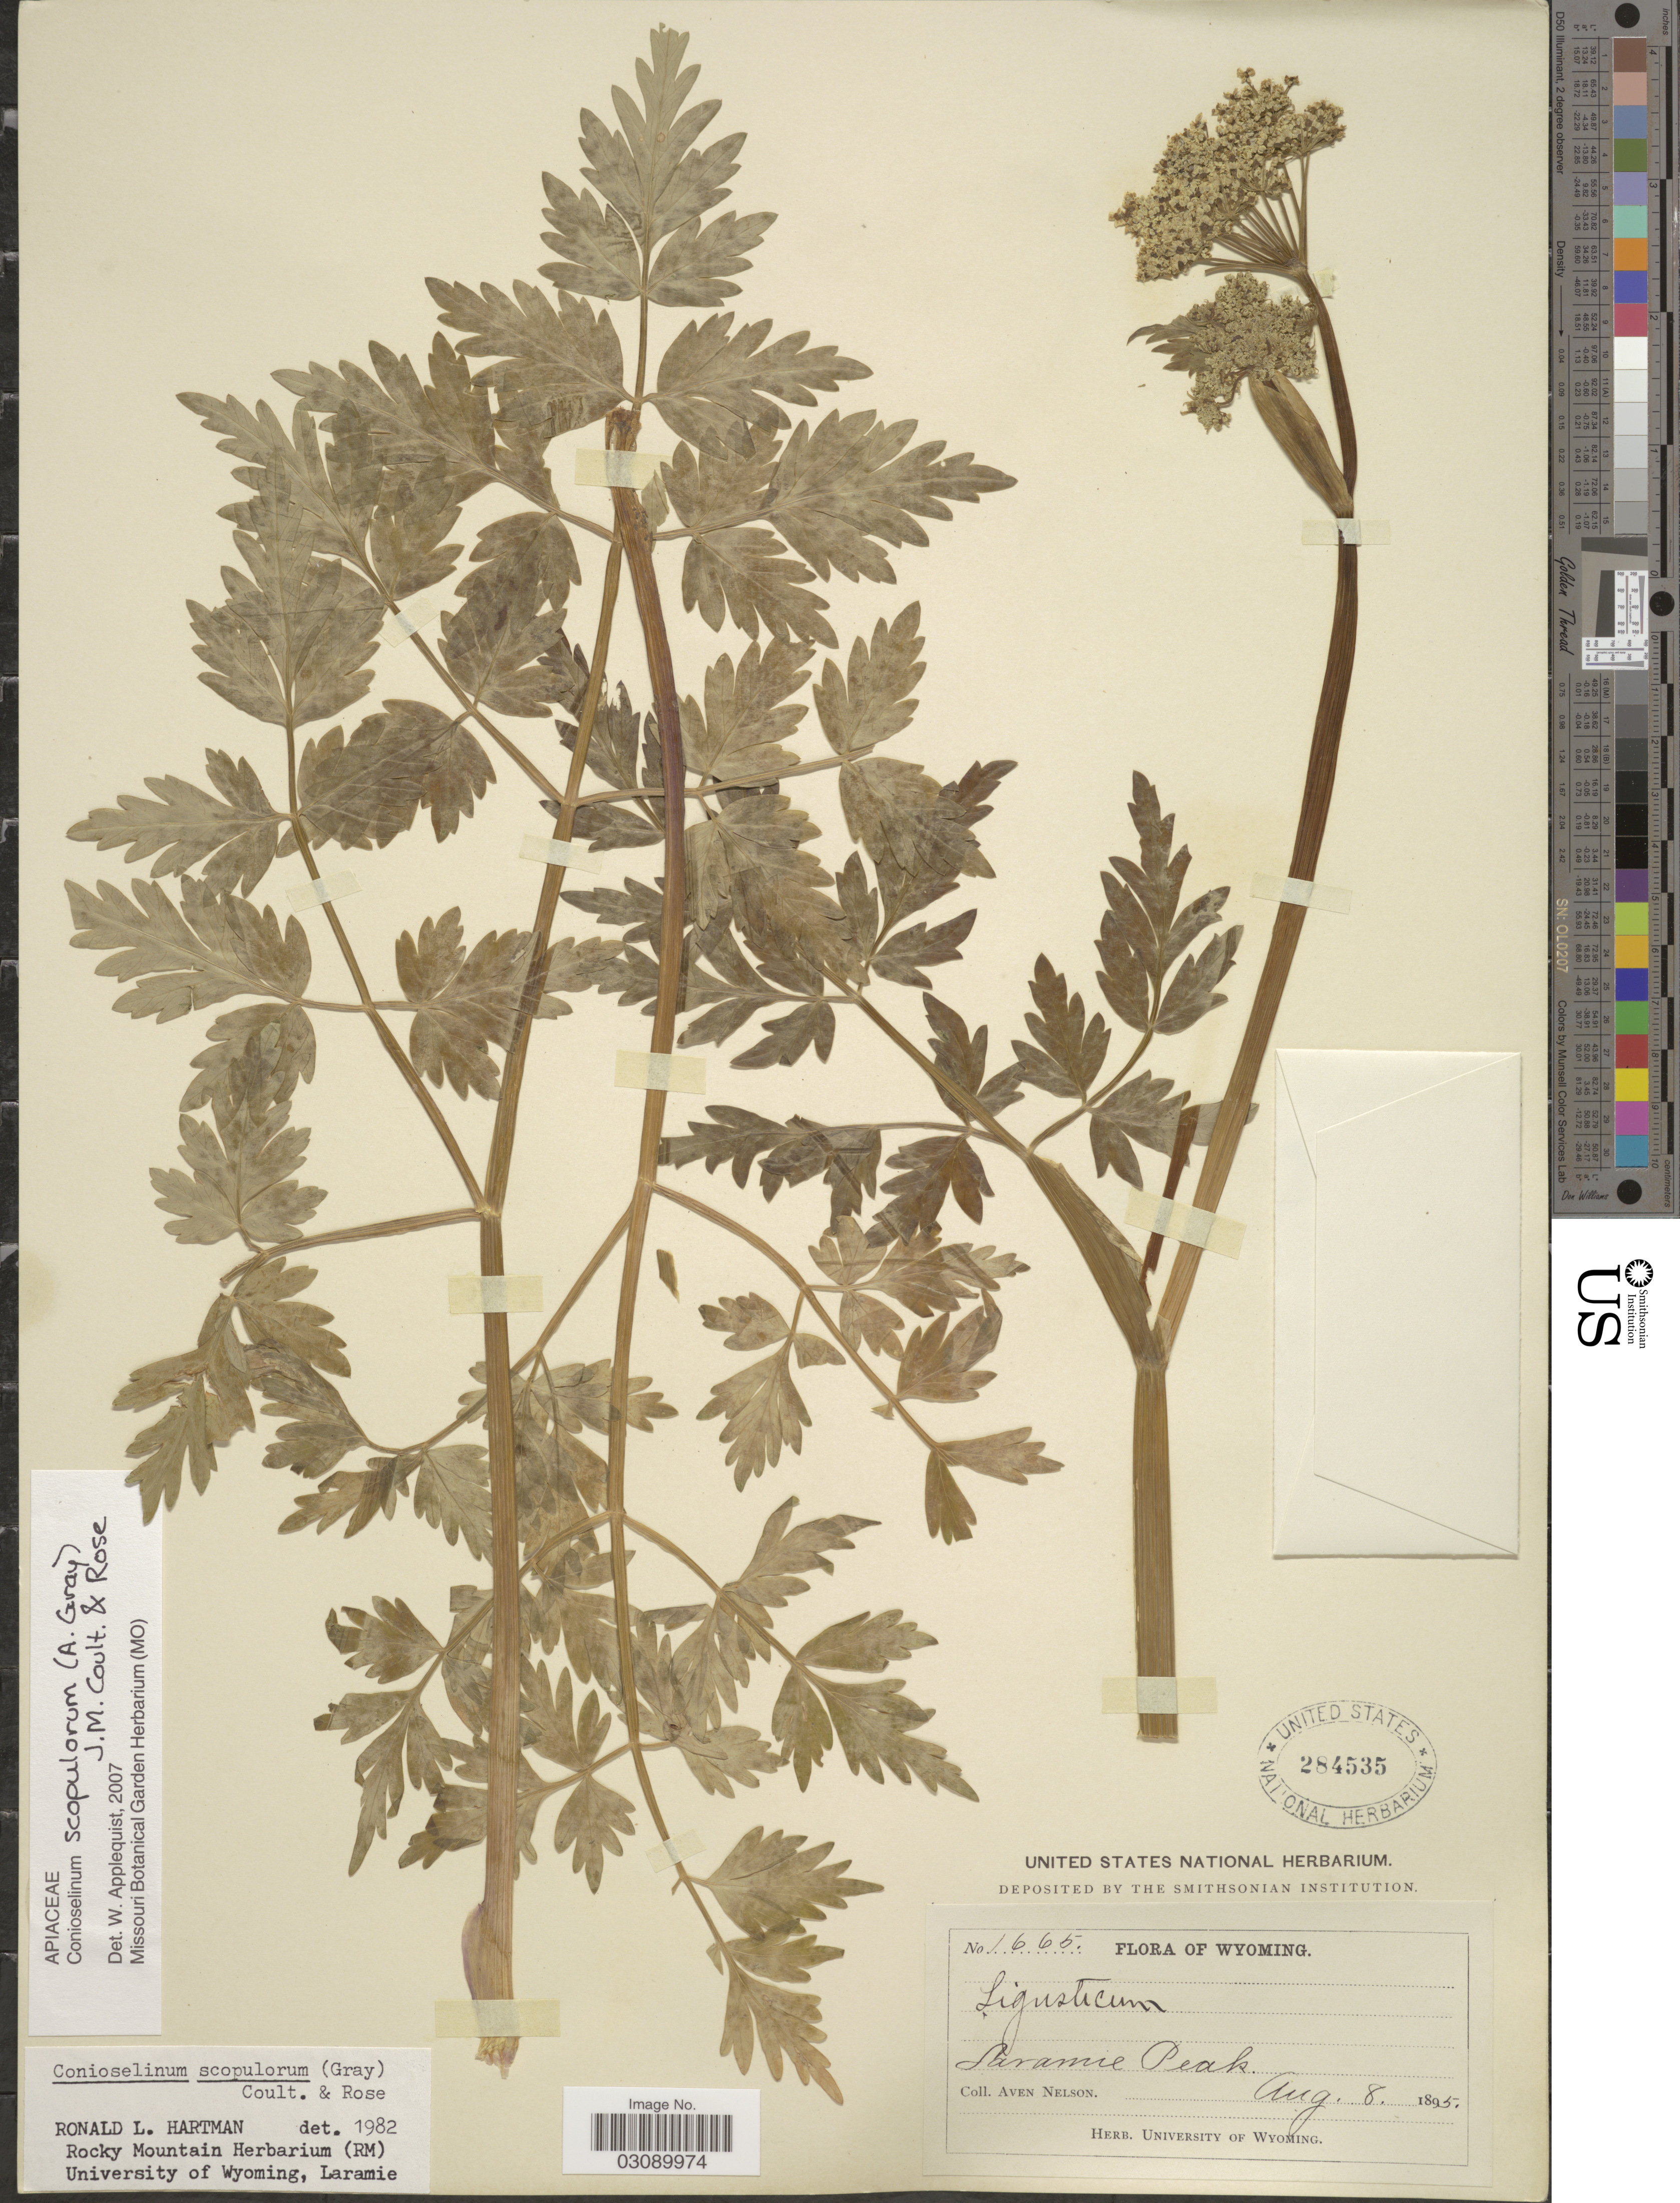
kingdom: Plantae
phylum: Tracheophyta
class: Magnoliopsida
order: Apiales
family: Apiaceae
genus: Conioselinum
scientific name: Conioselinum scopulorum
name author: (A. Gray) J.M. Coult. & Rose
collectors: A. Nelson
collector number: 1665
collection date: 1895-08-08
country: United States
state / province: Wyoming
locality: Laramie Peak.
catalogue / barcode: US 284535